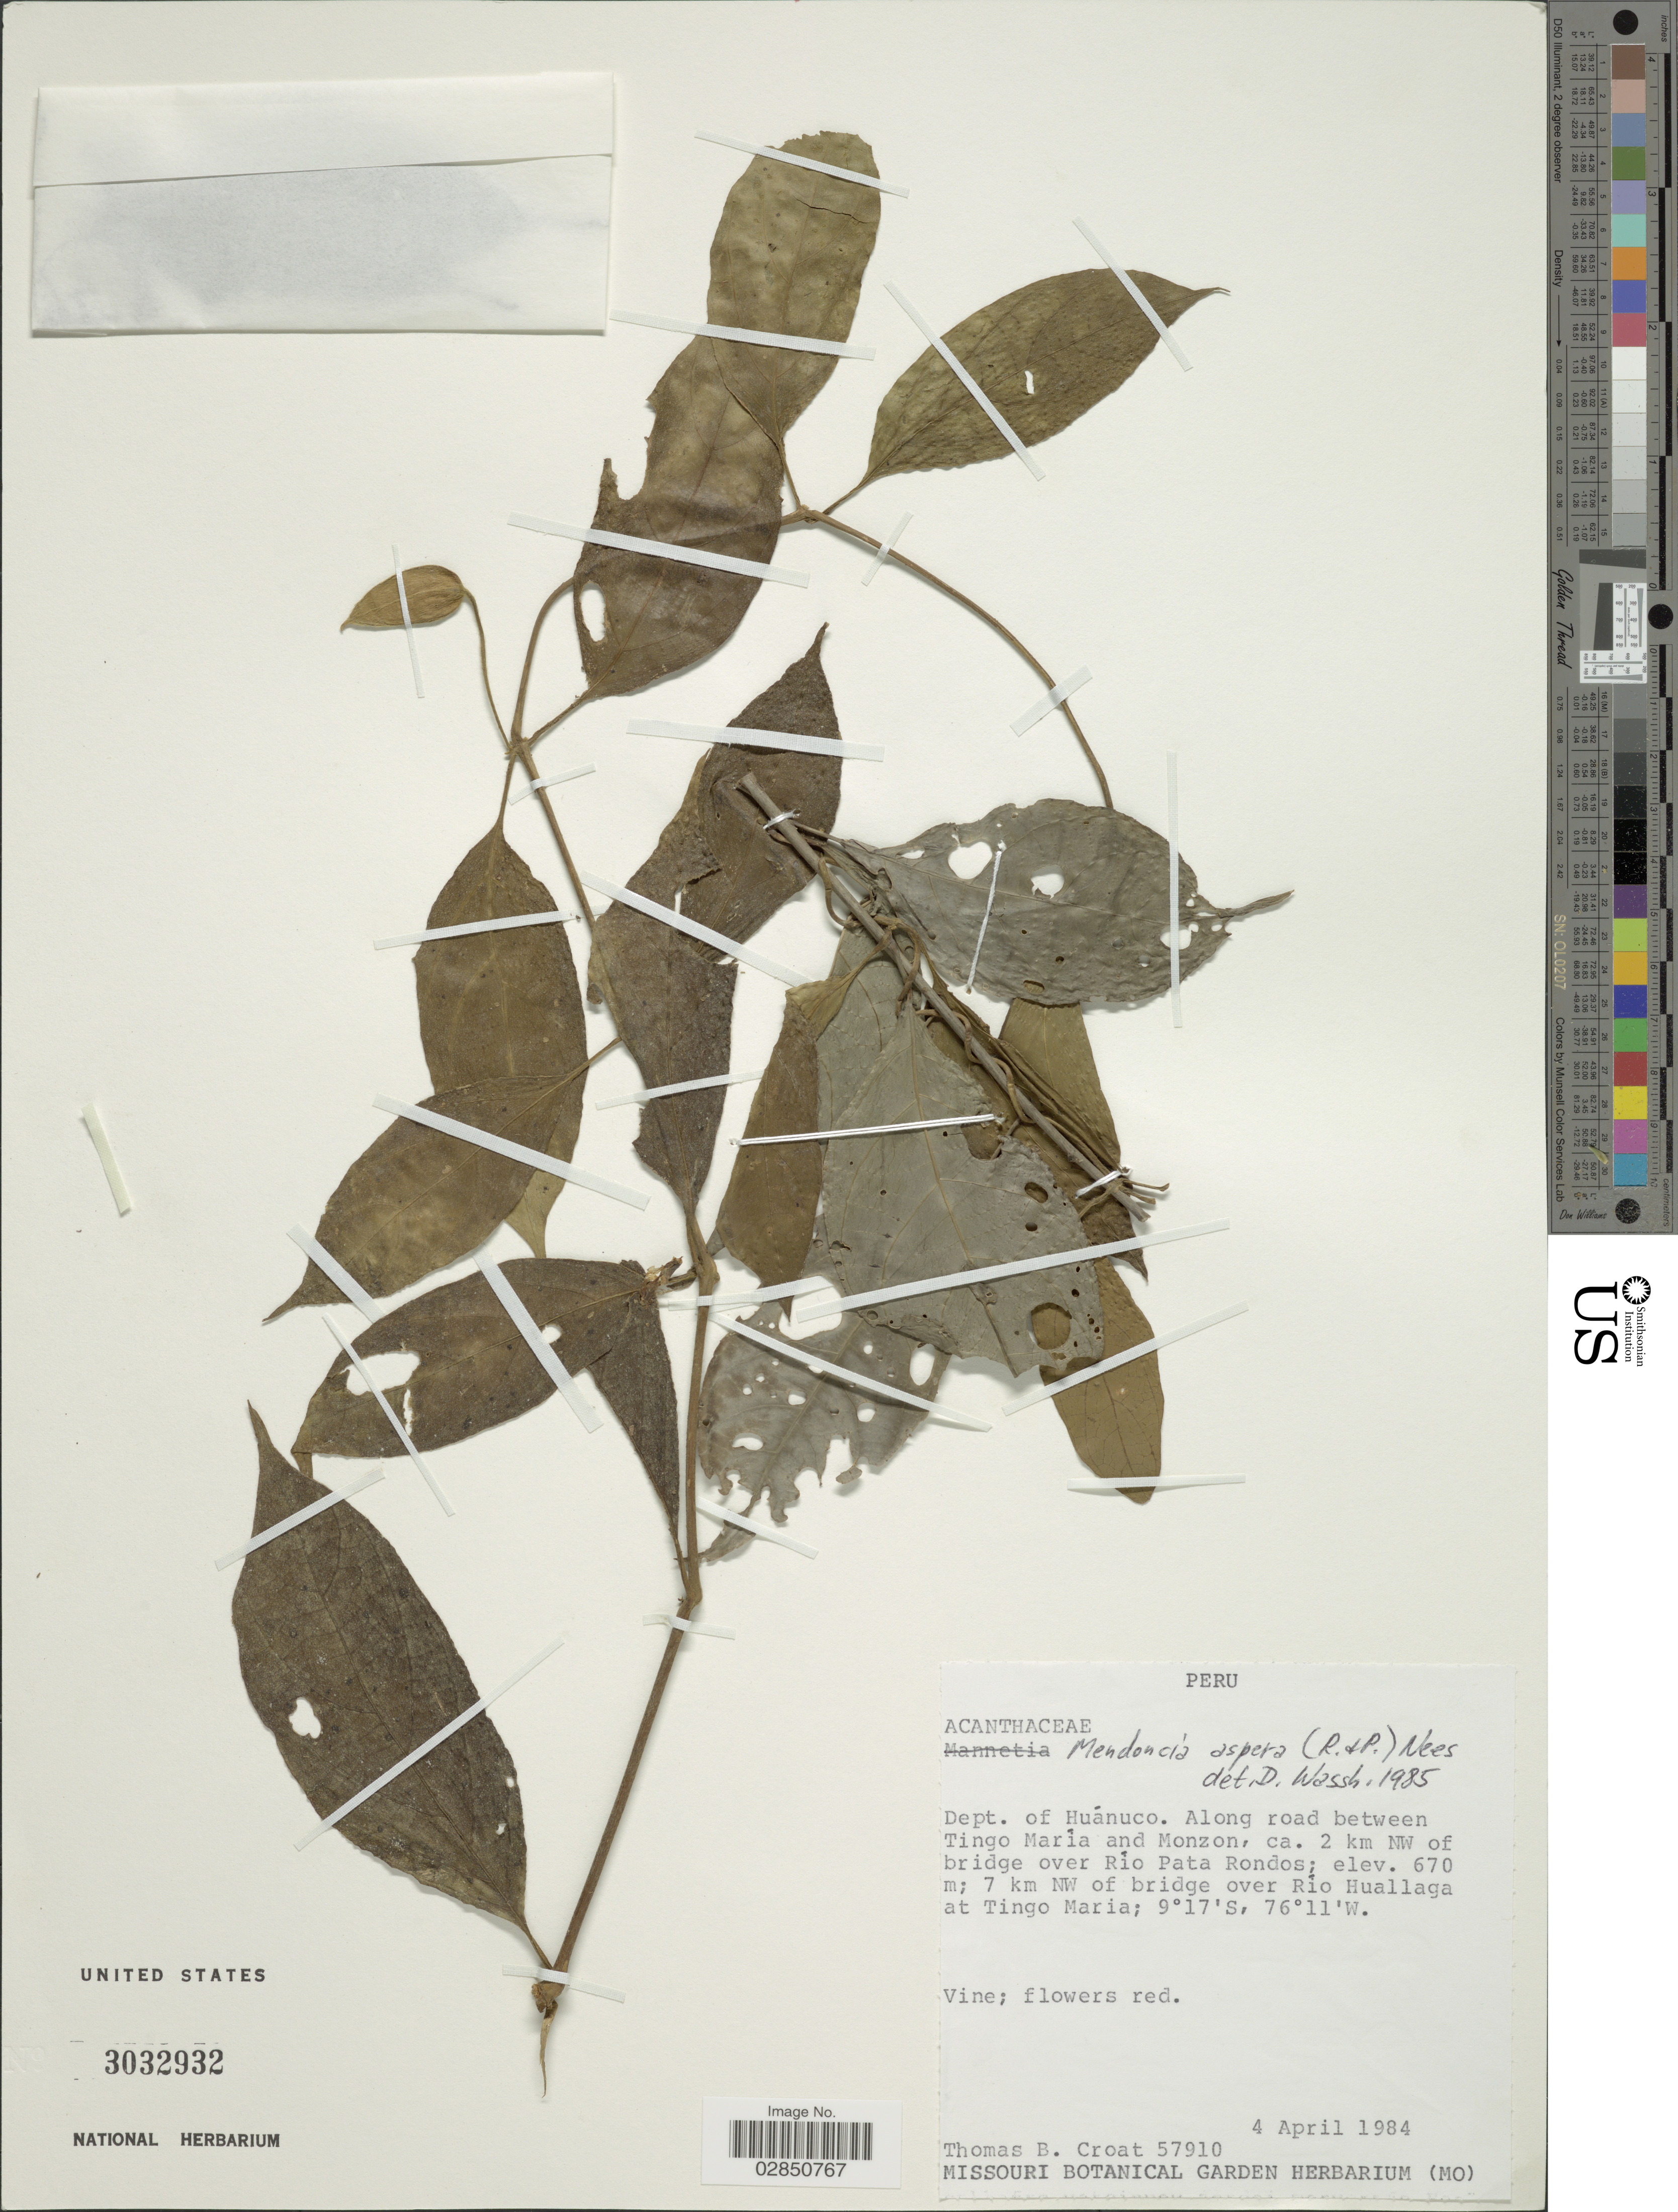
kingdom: Plantae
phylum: Tracheophyta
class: Magnoliopsida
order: Lamiales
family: Acanthaceae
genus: Mendoncia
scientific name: Mendoncia aspera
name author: (Ruiz & Pav.) Nees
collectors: T. B. Croat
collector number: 57910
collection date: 1984-04-04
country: Peru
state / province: Huánuco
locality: Dept. of Huánuco. Along road between Tingo María and Monzon, ca. 2 km NW of bridge over Río Pata Rondos. 7 km NW of bridge over Río Huallaga at Tingo Maria.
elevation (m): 670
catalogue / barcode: US 3032932